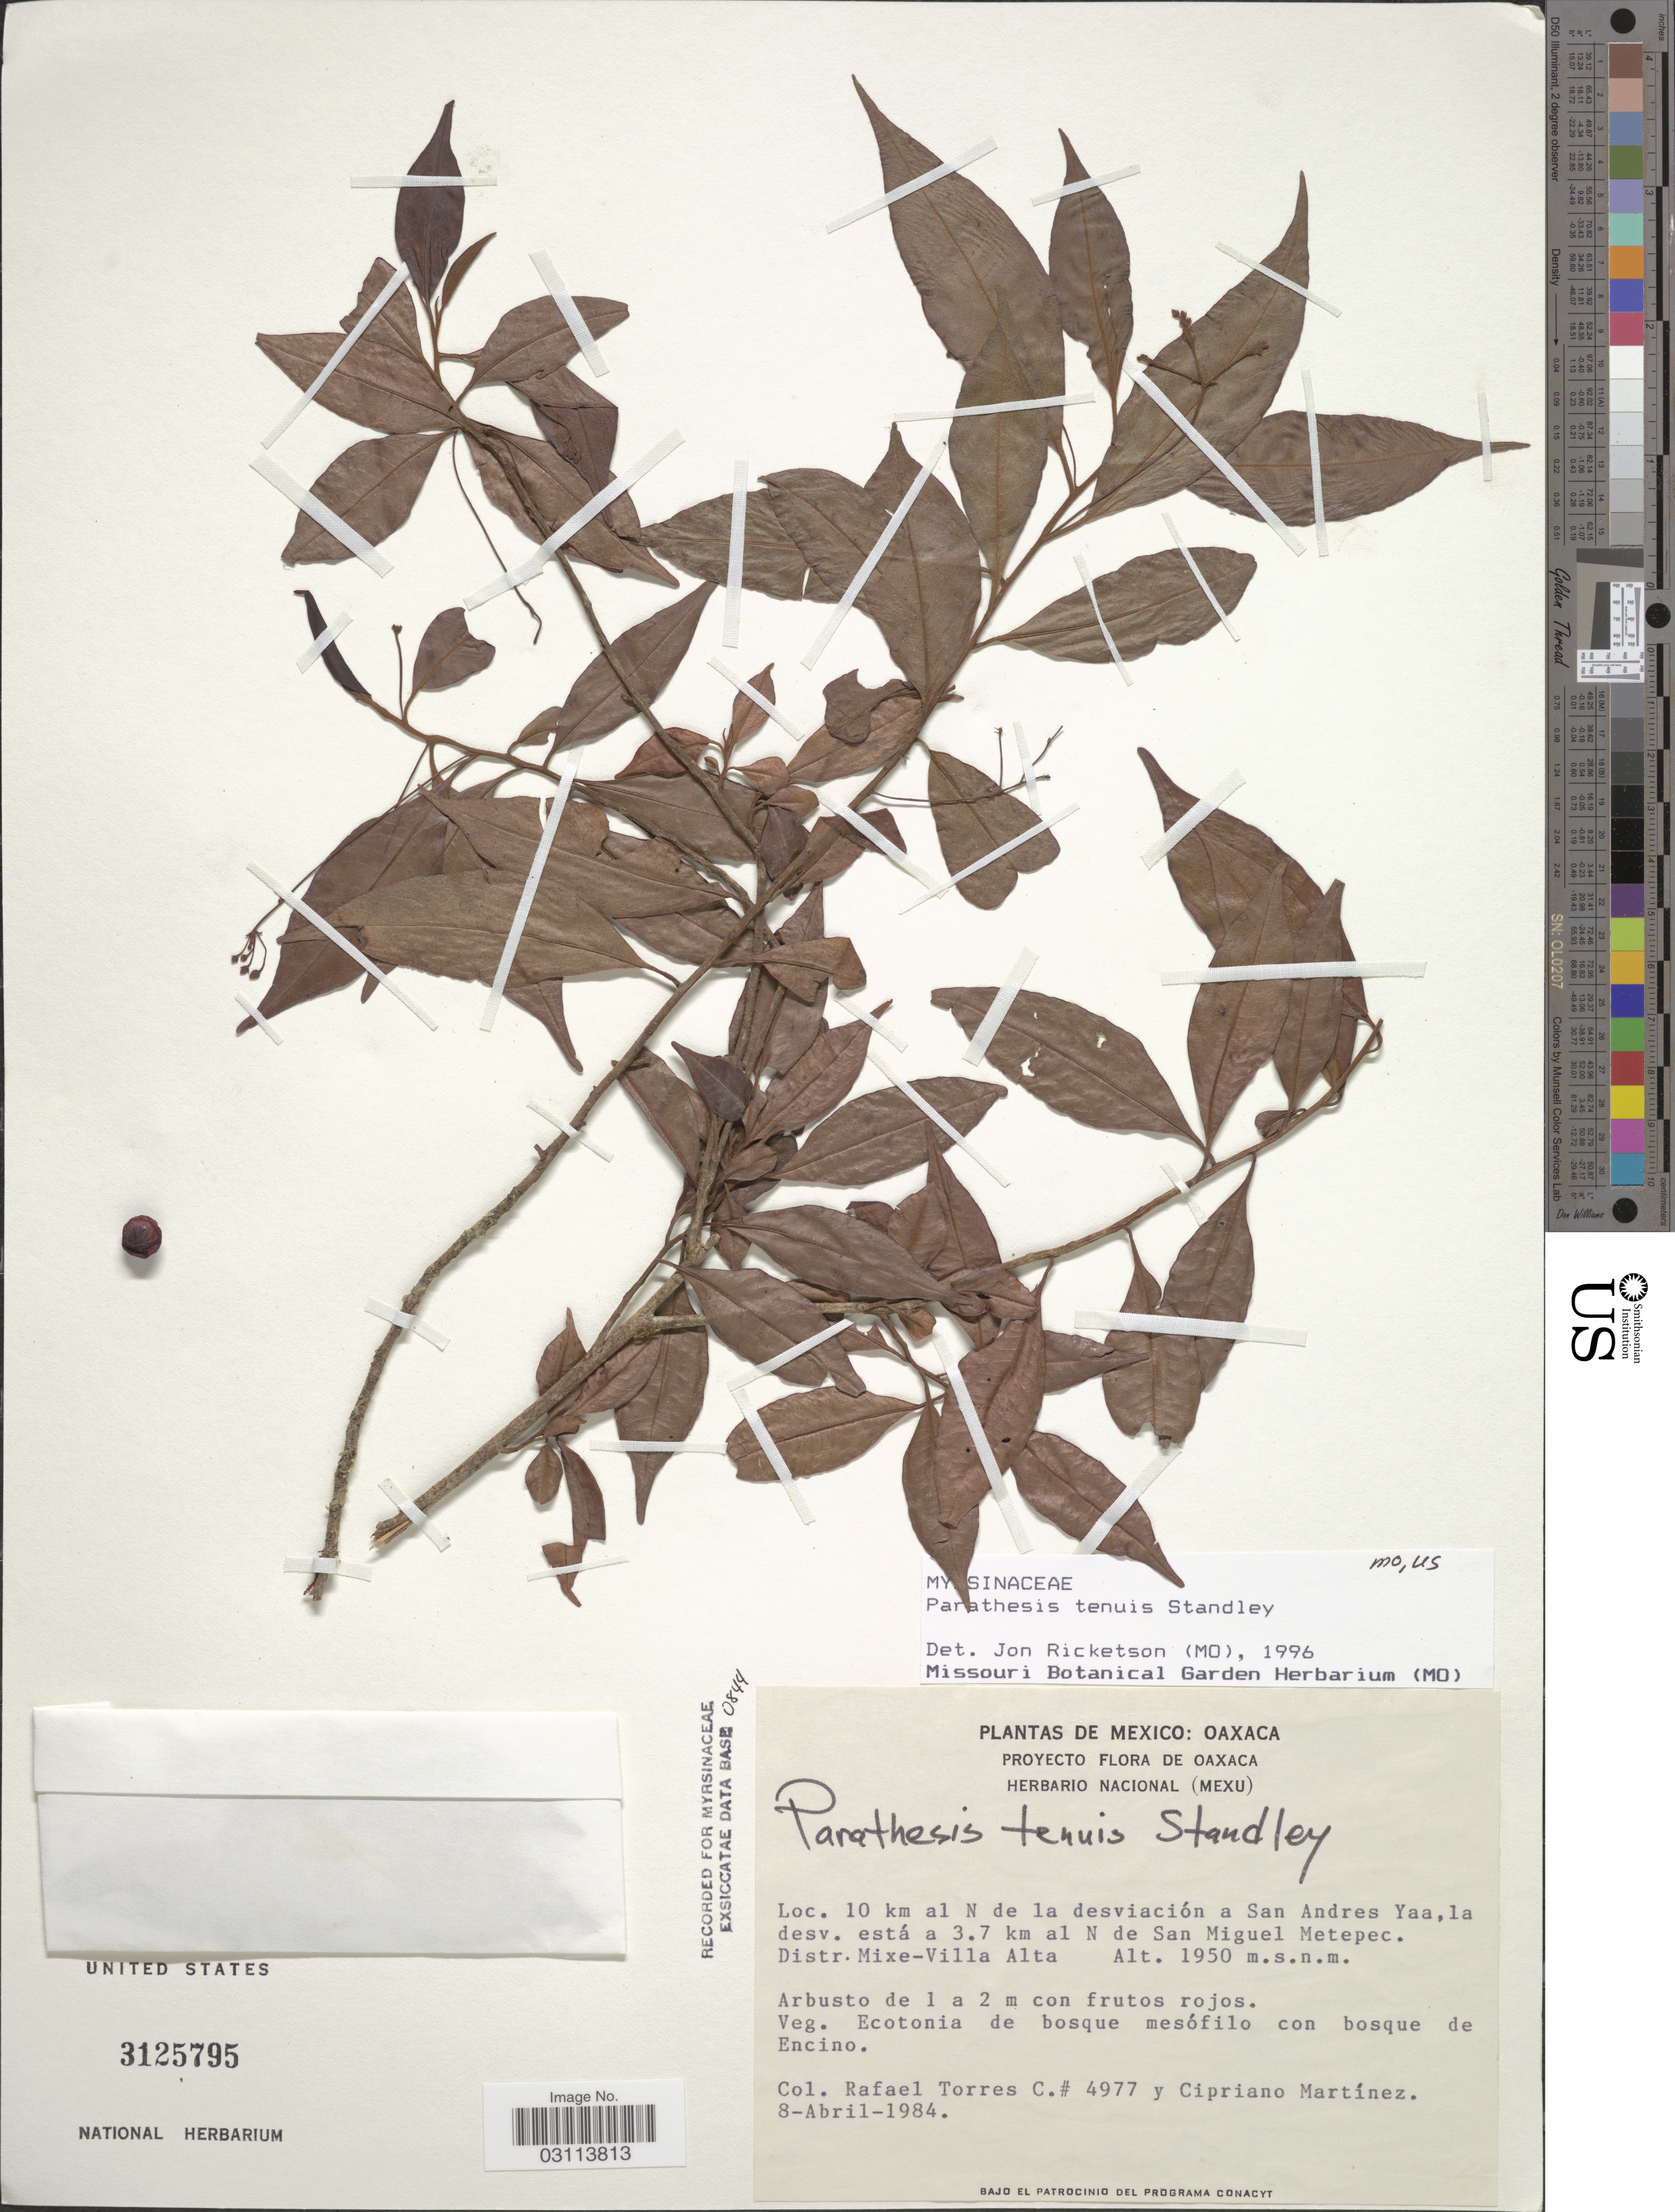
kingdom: Plantae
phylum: Tracheophyta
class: Magnoliopsida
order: Ericales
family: Primulaceae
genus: Parathesis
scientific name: Parathesis tenuis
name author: Standl.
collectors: R. Torres C. & C. Martínez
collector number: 4977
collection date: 1984-04-08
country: Mexico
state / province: Oaxaca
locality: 10 km al N de la desviación a San Andres Yaa, la desv. está a 3.7 km al N de San Miguel Metepec. Distr. Mixe-Villa Alta.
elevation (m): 1950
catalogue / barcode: US 3125795